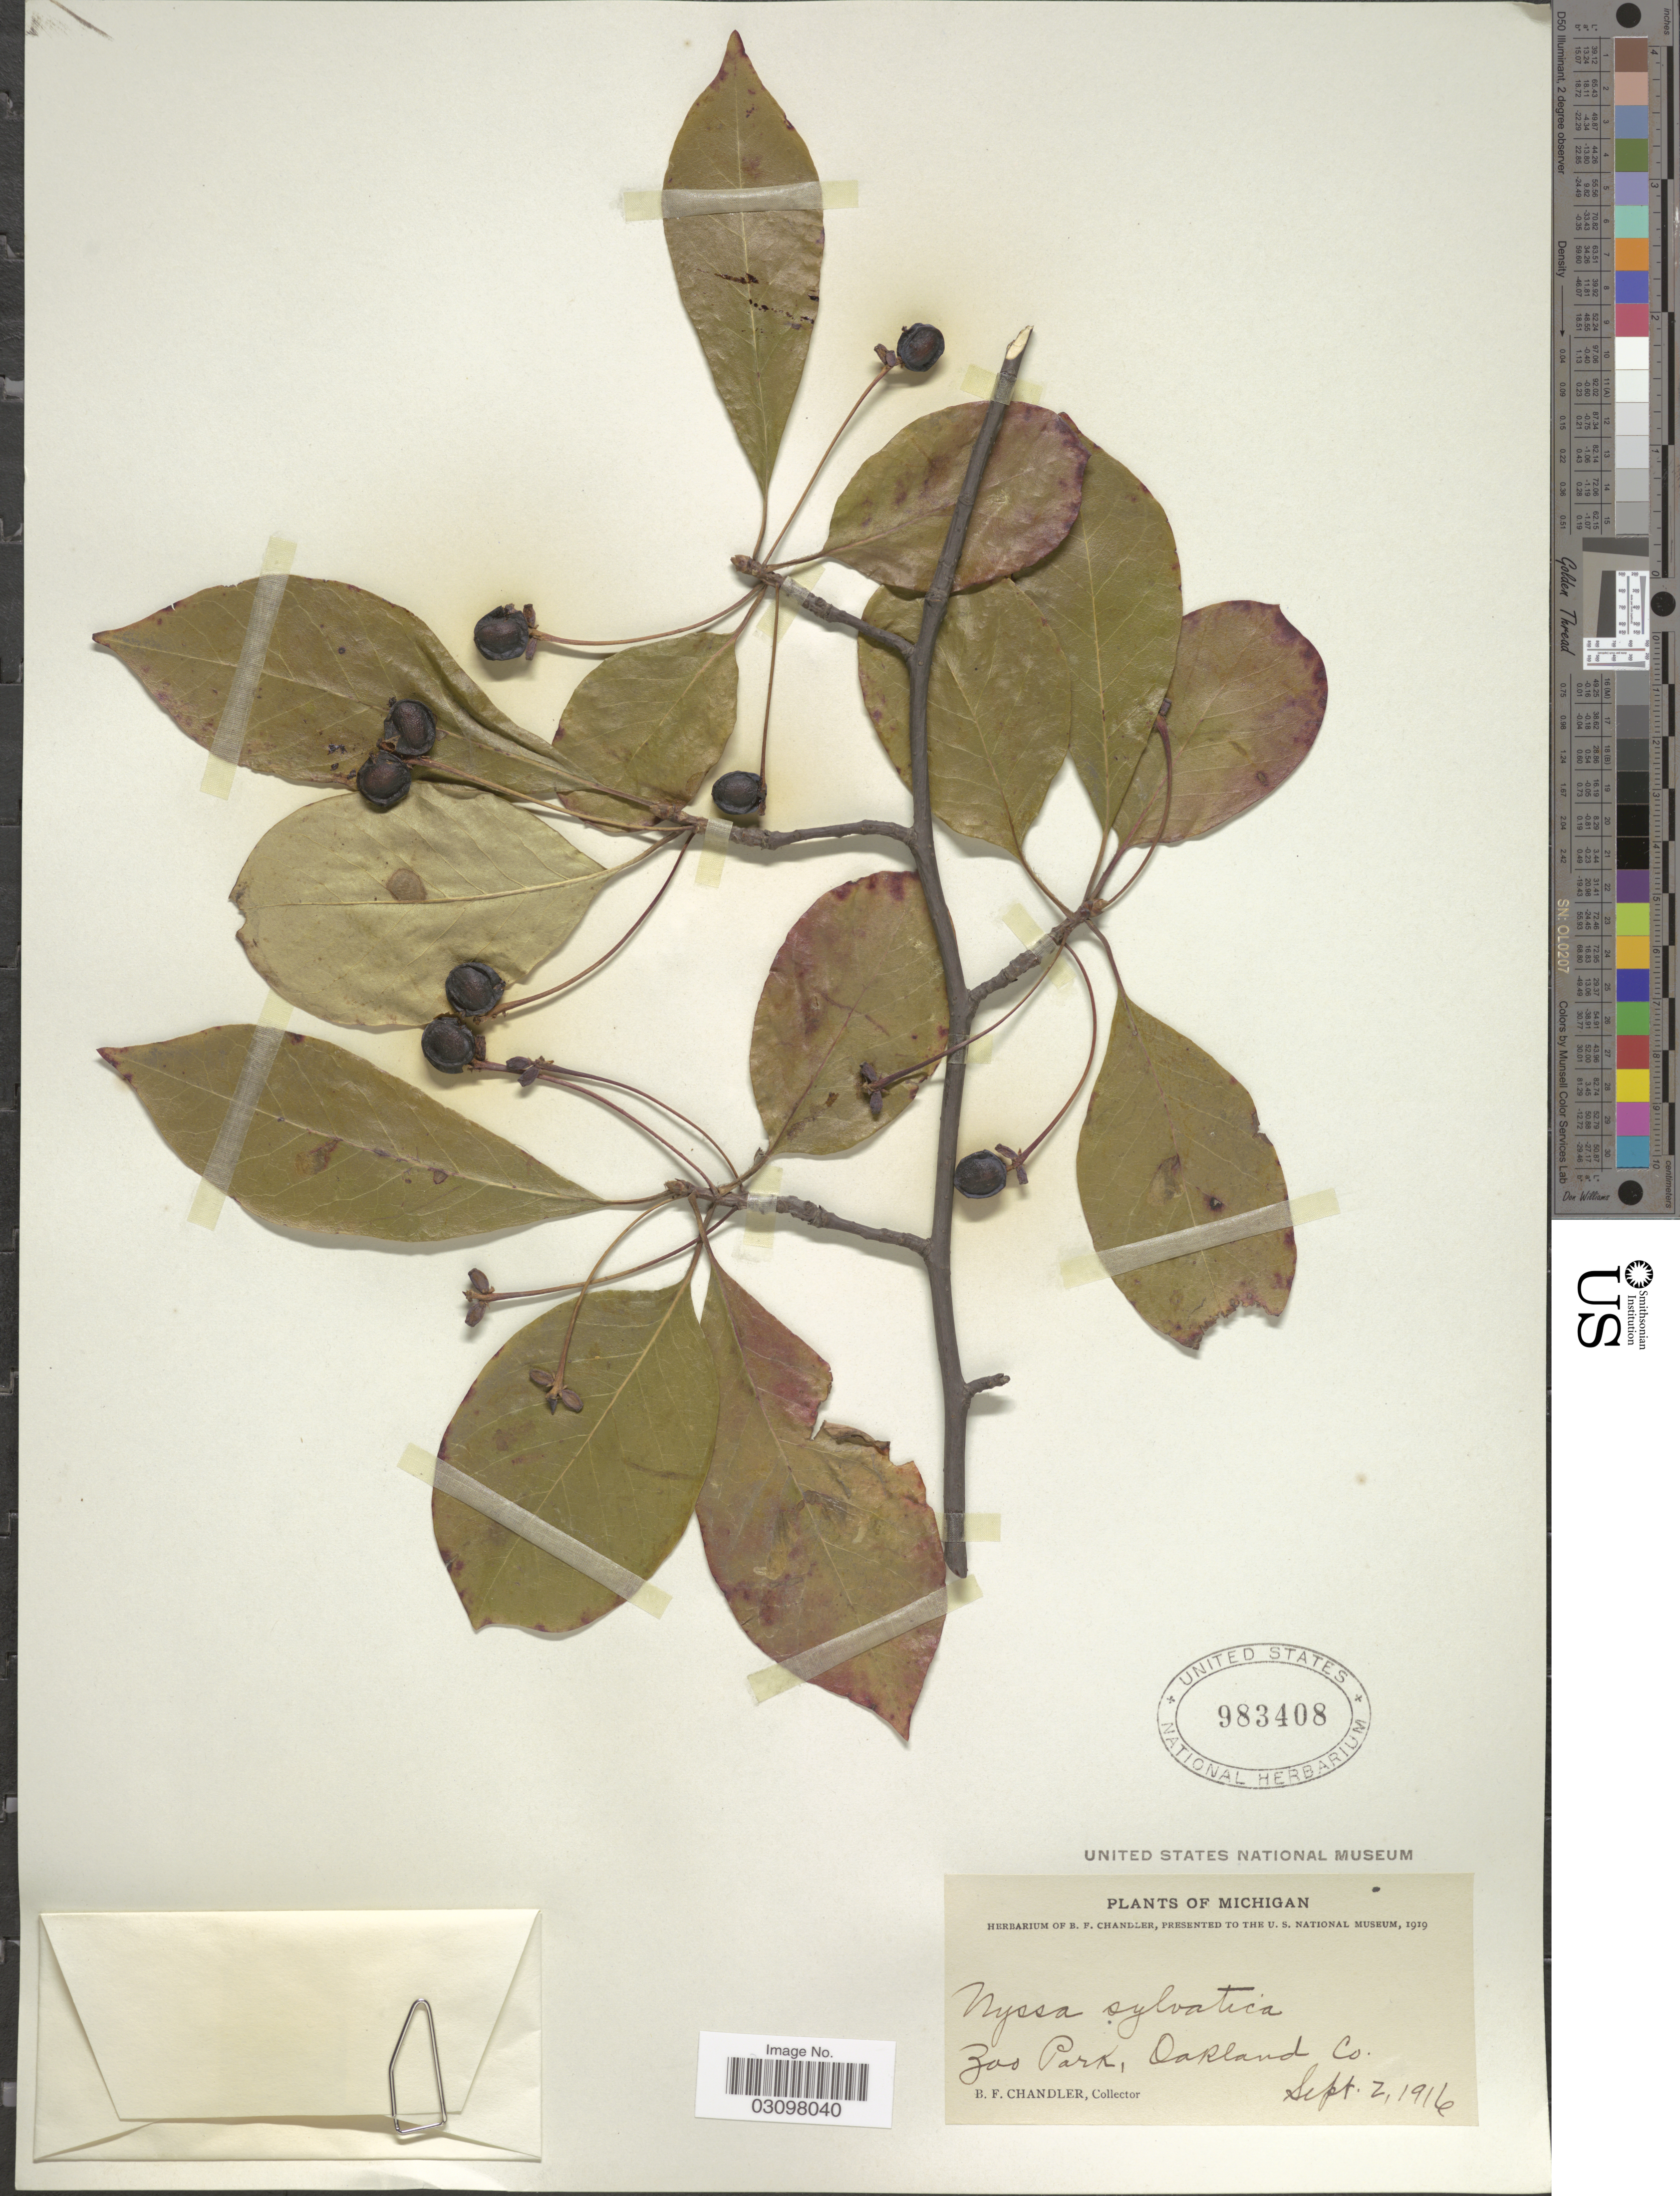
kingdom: Plantae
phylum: Tracheophyta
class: Magnoliopsida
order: Cornales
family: Nyssaceae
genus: Nyssa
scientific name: Nyssa sylvatica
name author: Marshall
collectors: B. F. Chandler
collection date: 1916-09-02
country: United States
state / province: Michigan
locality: Zoo Park, Oakland Co.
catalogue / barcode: US 983408